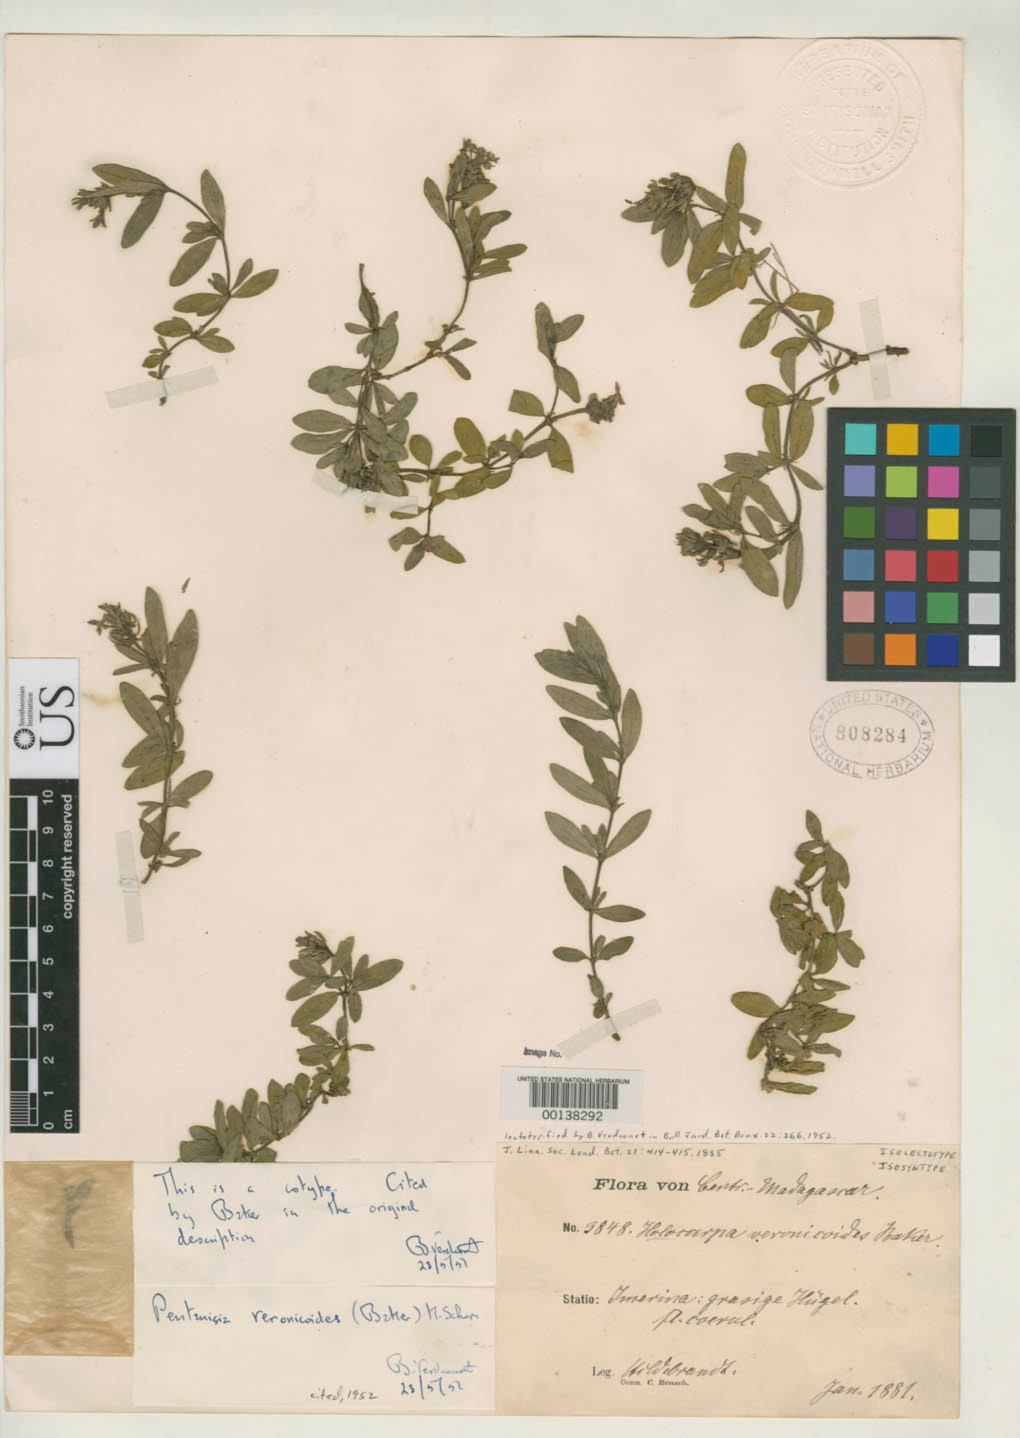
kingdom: Plantae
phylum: Tracheophyta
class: Magnoliopsida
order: Gentianales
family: Rubiaceae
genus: Holocarpa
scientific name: Holocarpa veronicoides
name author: Baker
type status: Isolectotype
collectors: J. Hildebrandt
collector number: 3848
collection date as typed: Jan 1881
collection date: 1881-01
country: Madagascar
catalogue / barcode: US 808284